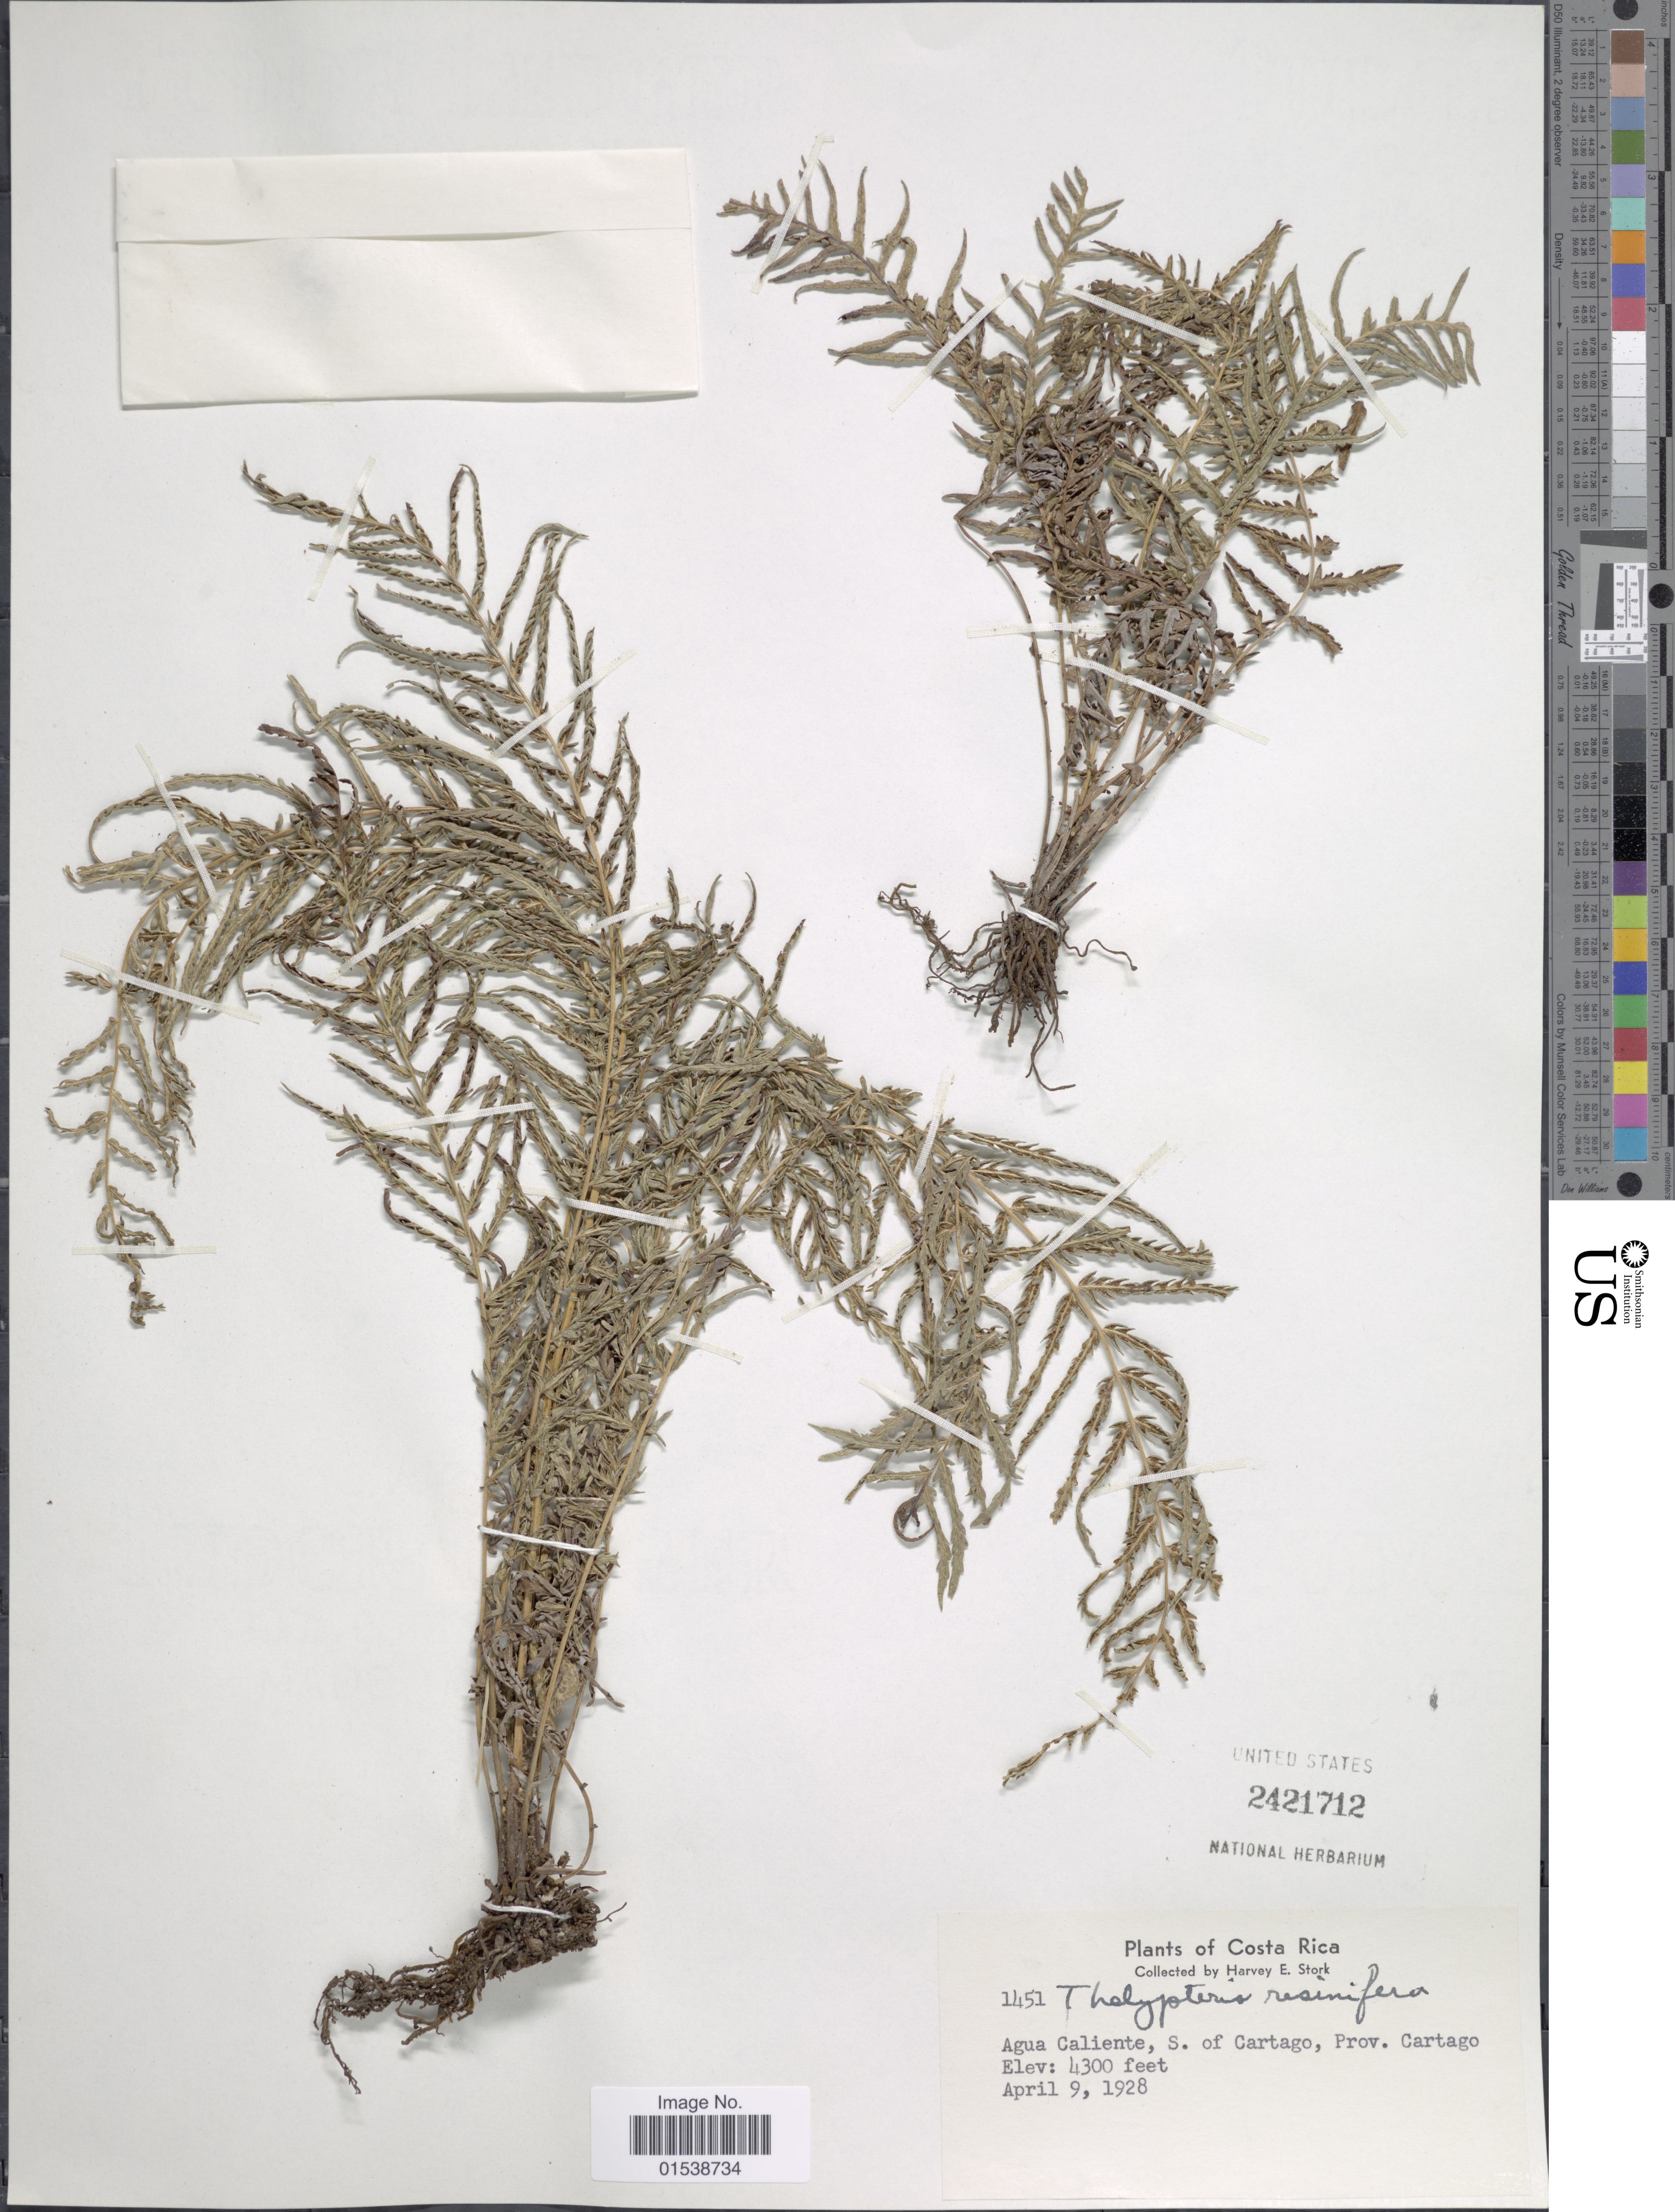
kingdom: Plantae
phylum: Tracheophyta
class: Polypodiopsida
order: Polypodiales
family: Thelypteridaceae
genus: Amauropelta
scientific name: Amauropelta resinifera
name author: (Desv.) Pic. Serm.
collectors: H. E. Stork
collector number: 1451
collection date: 1928-04-09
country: Costa Rica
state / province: Cartago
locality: Agua Caliente, S. of Cartago, prov. Cartago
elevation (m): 1311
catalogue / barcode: US 2421712